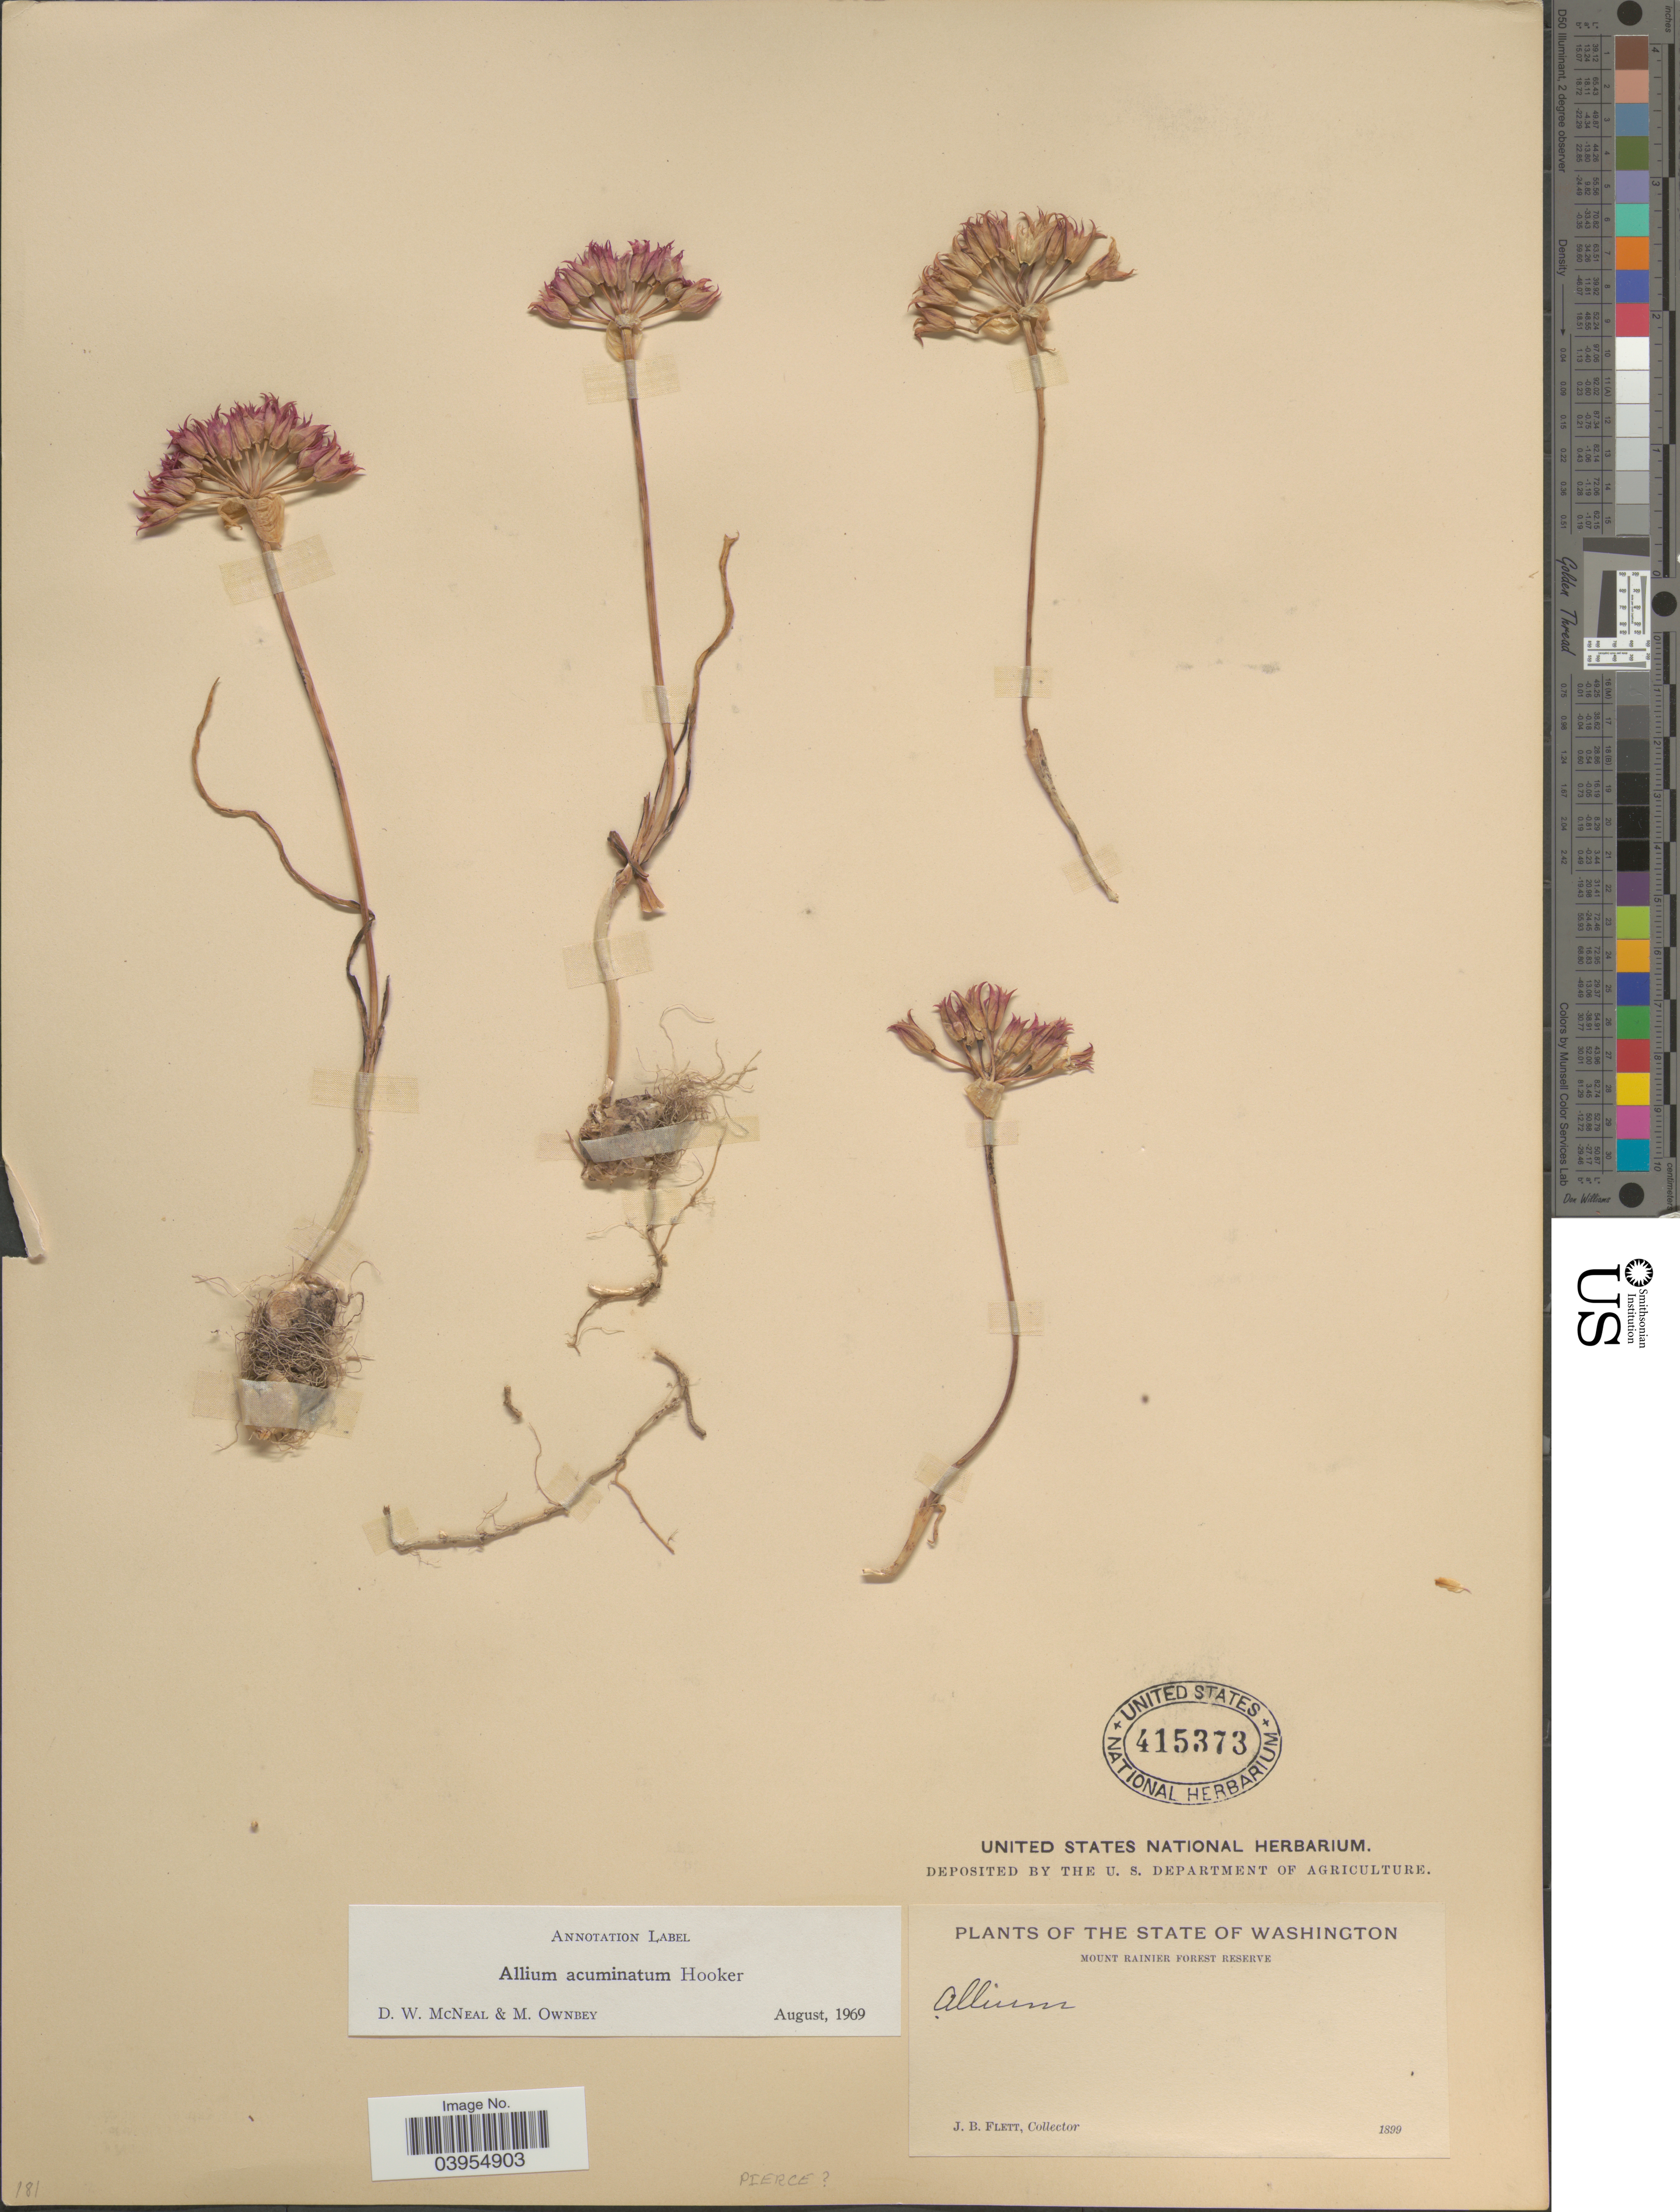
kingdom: Plantae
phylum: Tracheophyta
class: Liliopsida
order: Asparagales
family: Amaryllidaceae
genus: Allium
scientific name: Allium acuminatum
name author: Hook.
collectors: J. Flett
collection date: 1899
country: United States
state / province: Washington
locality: Mount Rainier Forest Reserve. Pierce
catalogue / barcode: US 415373